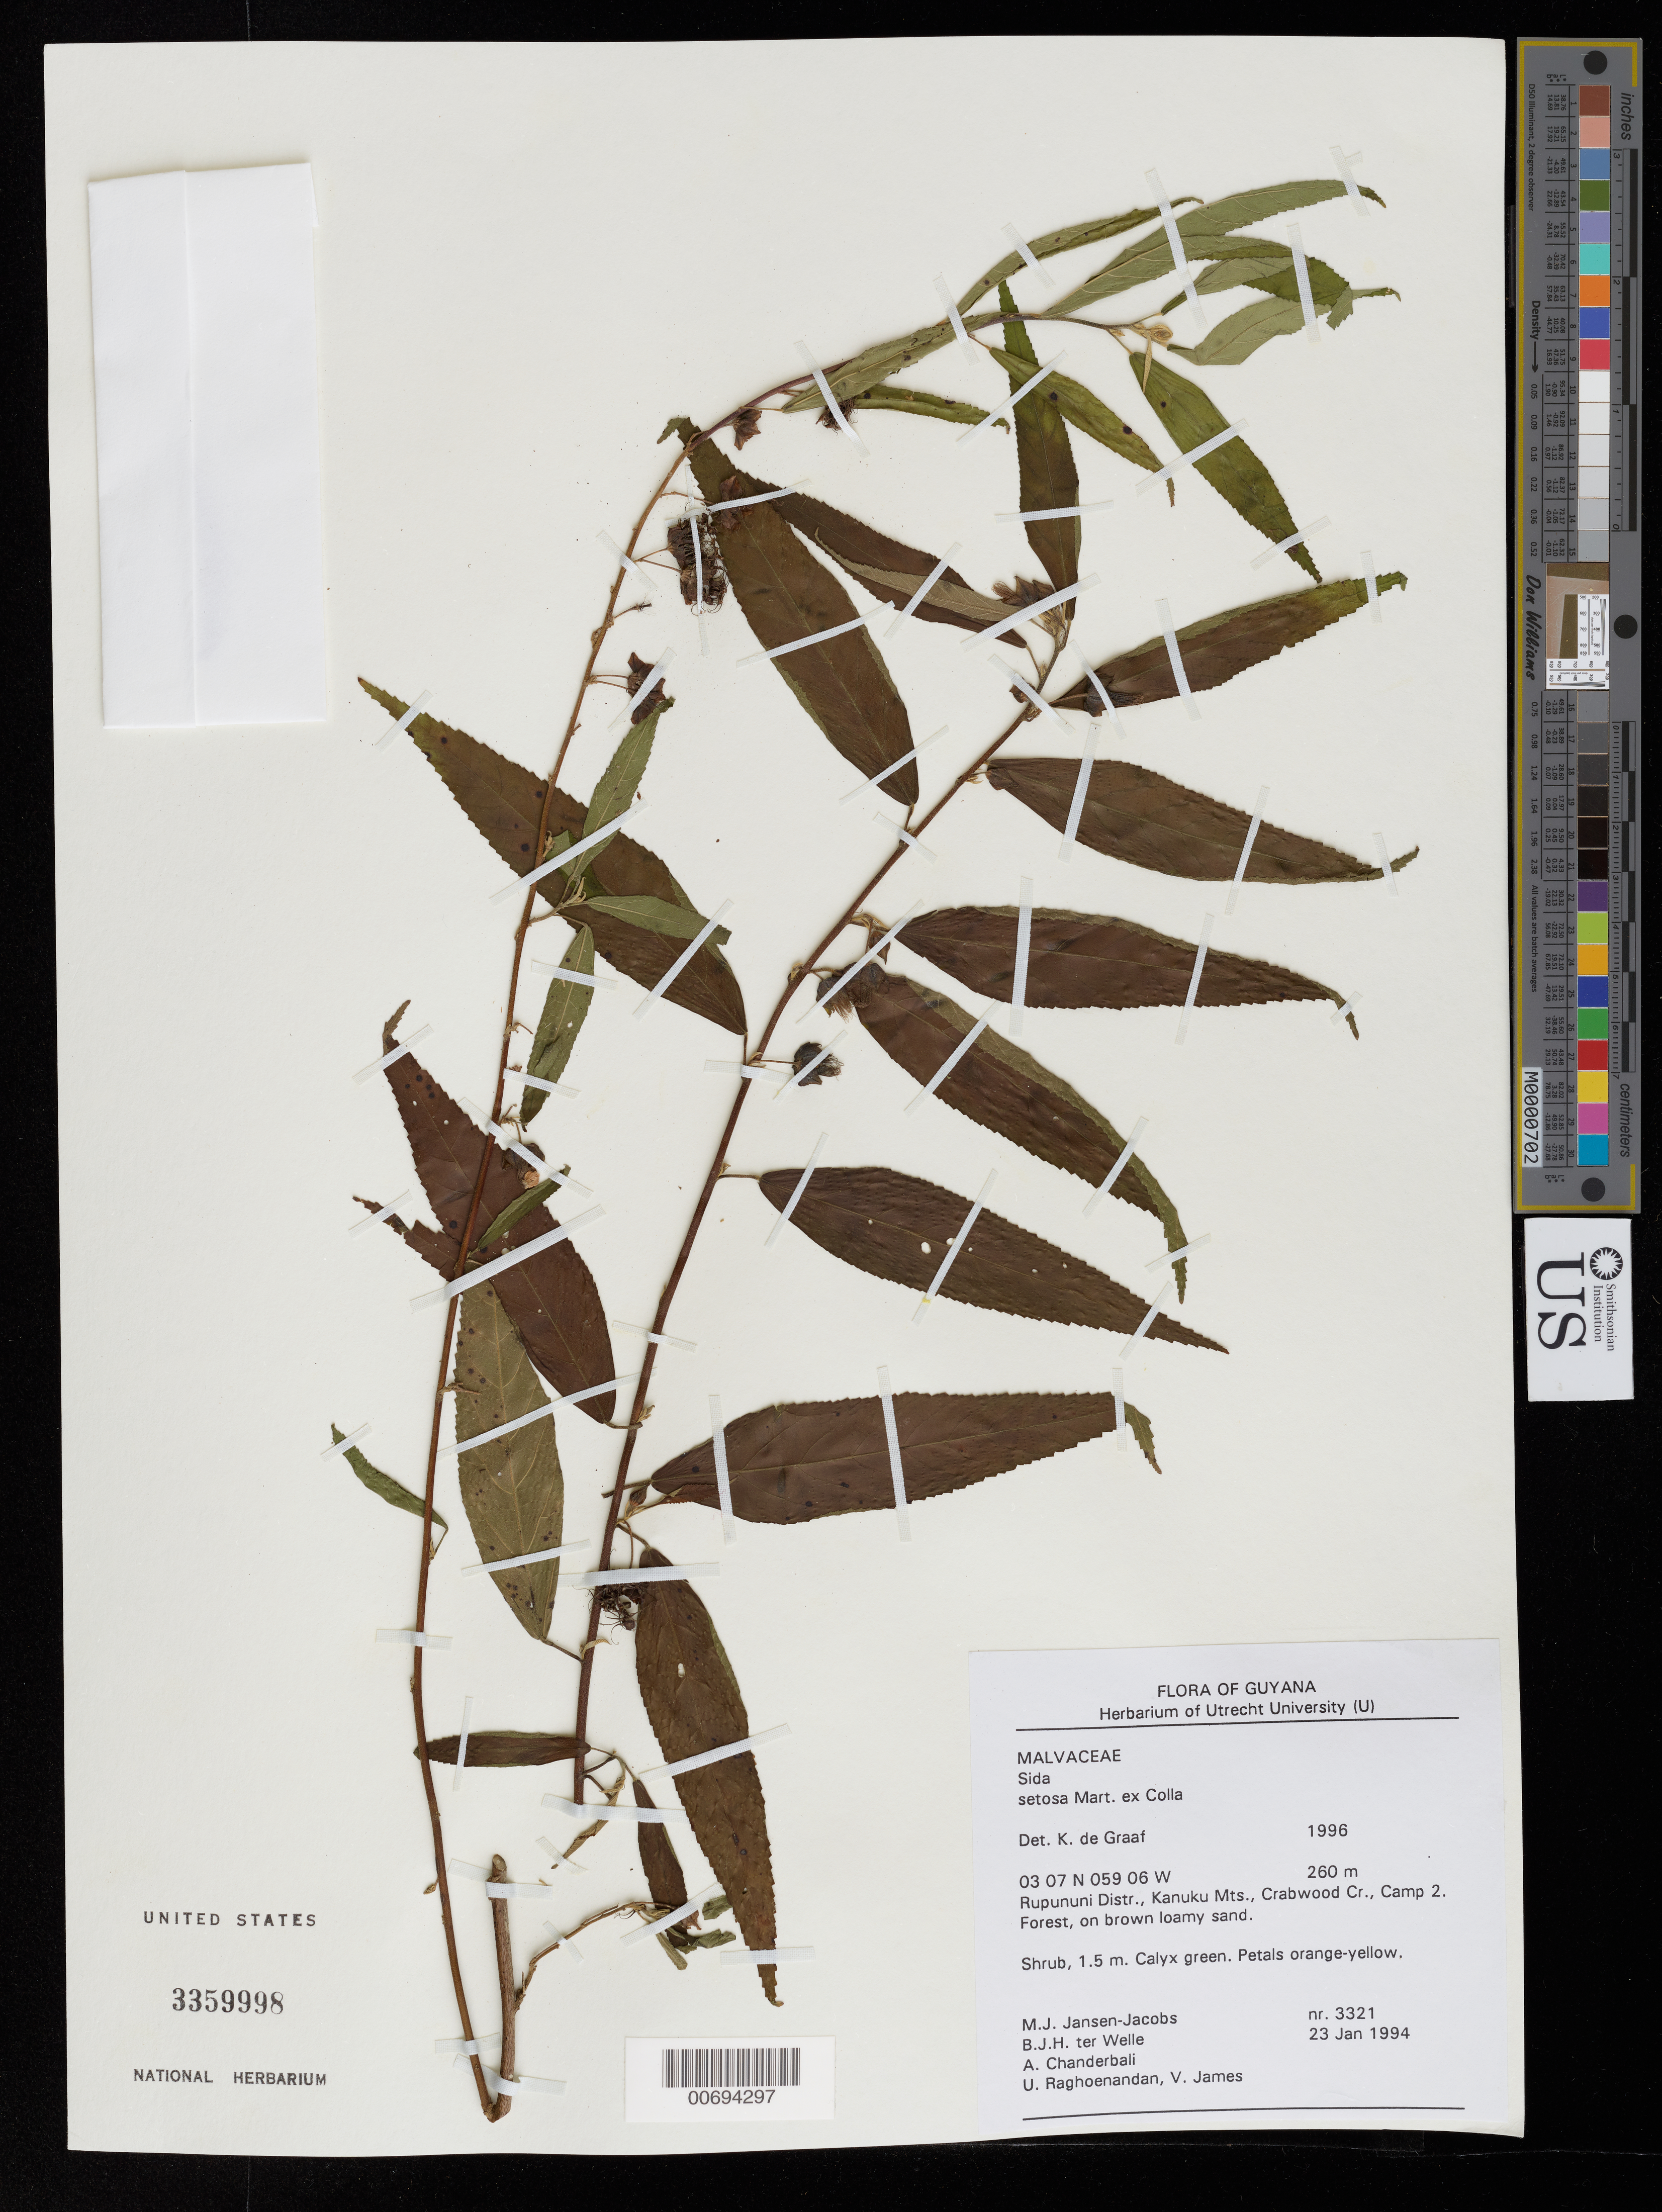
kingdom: Plantae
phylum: Tracheophyta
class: Magnoliopsida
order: Malvales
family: Malvaceae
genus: Sida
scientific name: Sida setosa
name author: Mart. ex Colla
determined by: de Graaf, K.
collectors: M. J. Jansen-Jacobs, B. Welle, A. S. Chanderbali, U. Raghoenandan & V. James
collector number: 3321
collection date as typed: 23-Jan-94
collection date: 1994-01-23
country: Guyana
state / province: U. Takutu-U. Essequibo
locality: Crabwood Cr., Camp 2, Kanuku Mts., Rupununi District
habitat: Forest on brown loamy soil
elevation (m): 260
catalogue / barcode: US 3359998